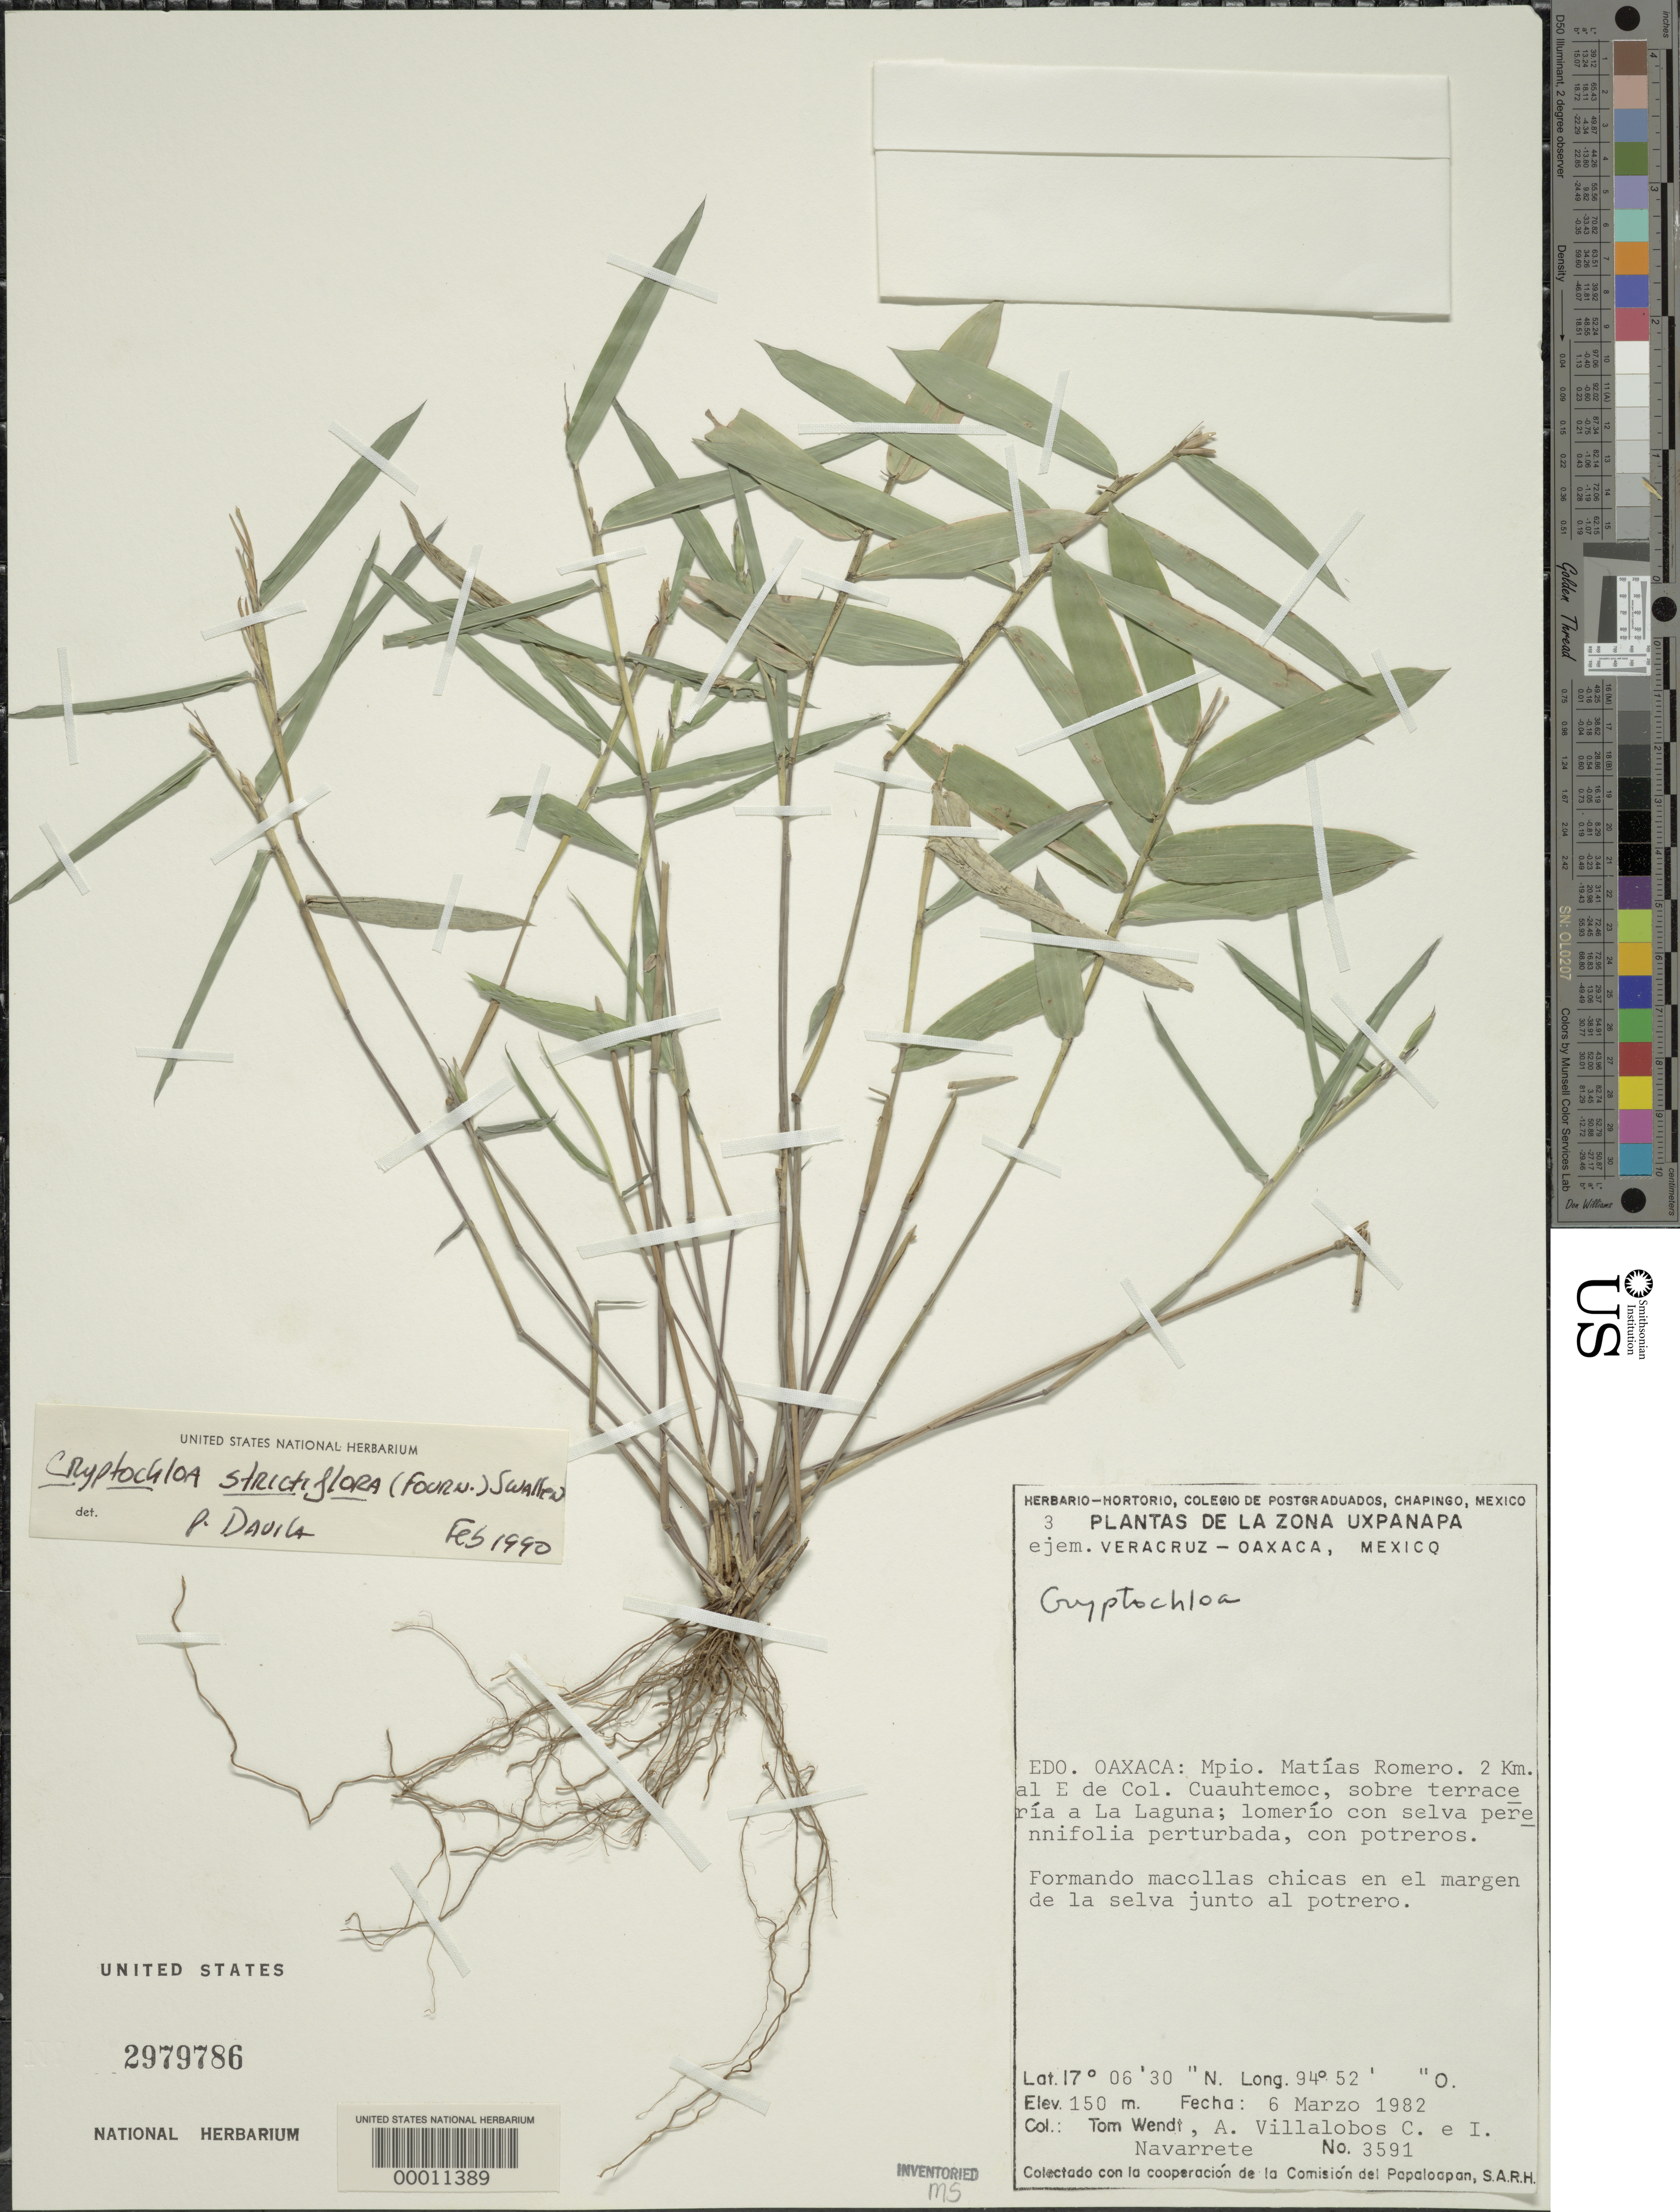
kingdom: Plantae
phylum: Tracheophyta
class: Liliopsida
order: Poales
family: Poaceae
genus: Cryptochloa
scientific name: Cryptochloa strictiflora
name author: (E. Fourn.) Swallen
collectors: T. L. Wendt, A. Villalobos C. & I. Navarrete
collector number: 3591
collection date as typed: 06 Mar 1982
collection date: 1982-03-06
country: Mexico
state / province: Oaxaca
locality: Matias romero, Cuauhtemoc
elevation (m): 150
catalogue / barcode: US 2979786